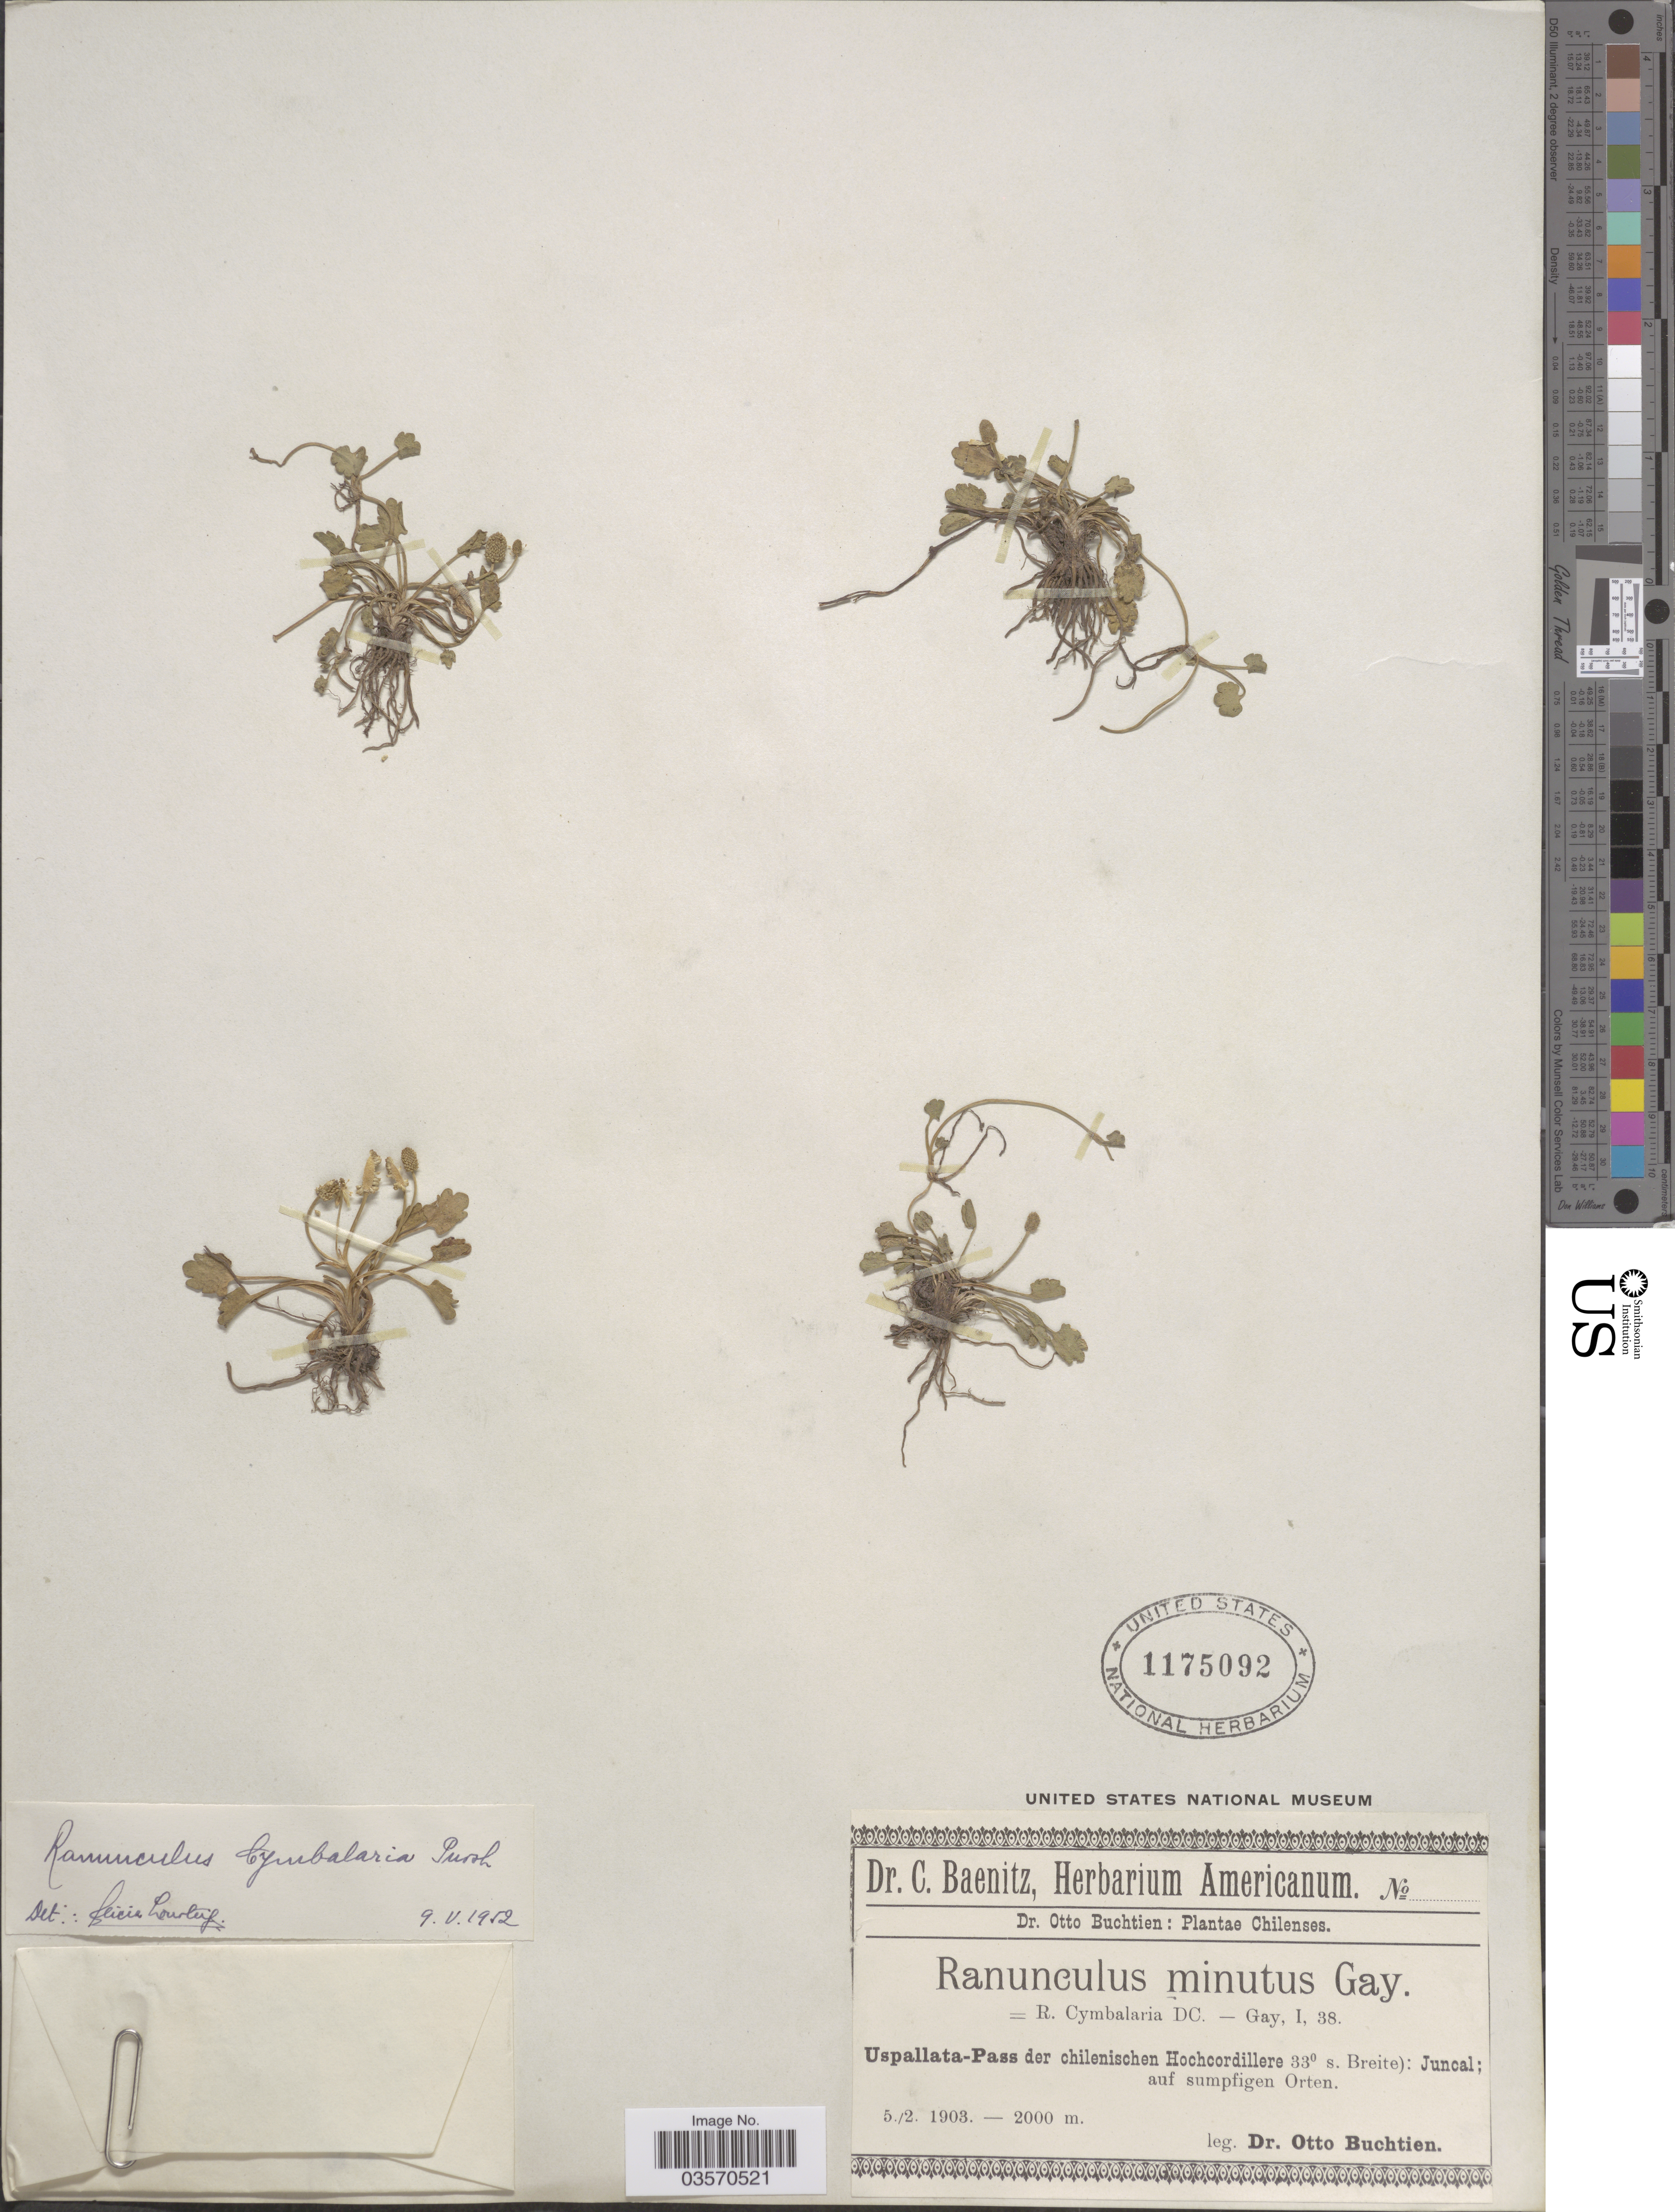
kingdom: Plantae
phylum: Tracheophyta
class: Magnoliopsida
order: Ranunculales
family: Ranunculaceae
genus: Halerpestes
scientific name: Halerpestes cymbalaria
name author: (Pursh) Greene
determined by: Strong, M. T., (US), Smithsonian Institution - National Museum of Natural History (UNITED STATES)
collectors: O. Buchtien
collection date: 1903-02-05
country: Chile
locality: Uspallata-Pass der chilenischen Hochcordillere 33° s. Breite): Juncal; auf sumpfigen Orten.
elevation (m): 2000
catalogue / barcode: US 1175092